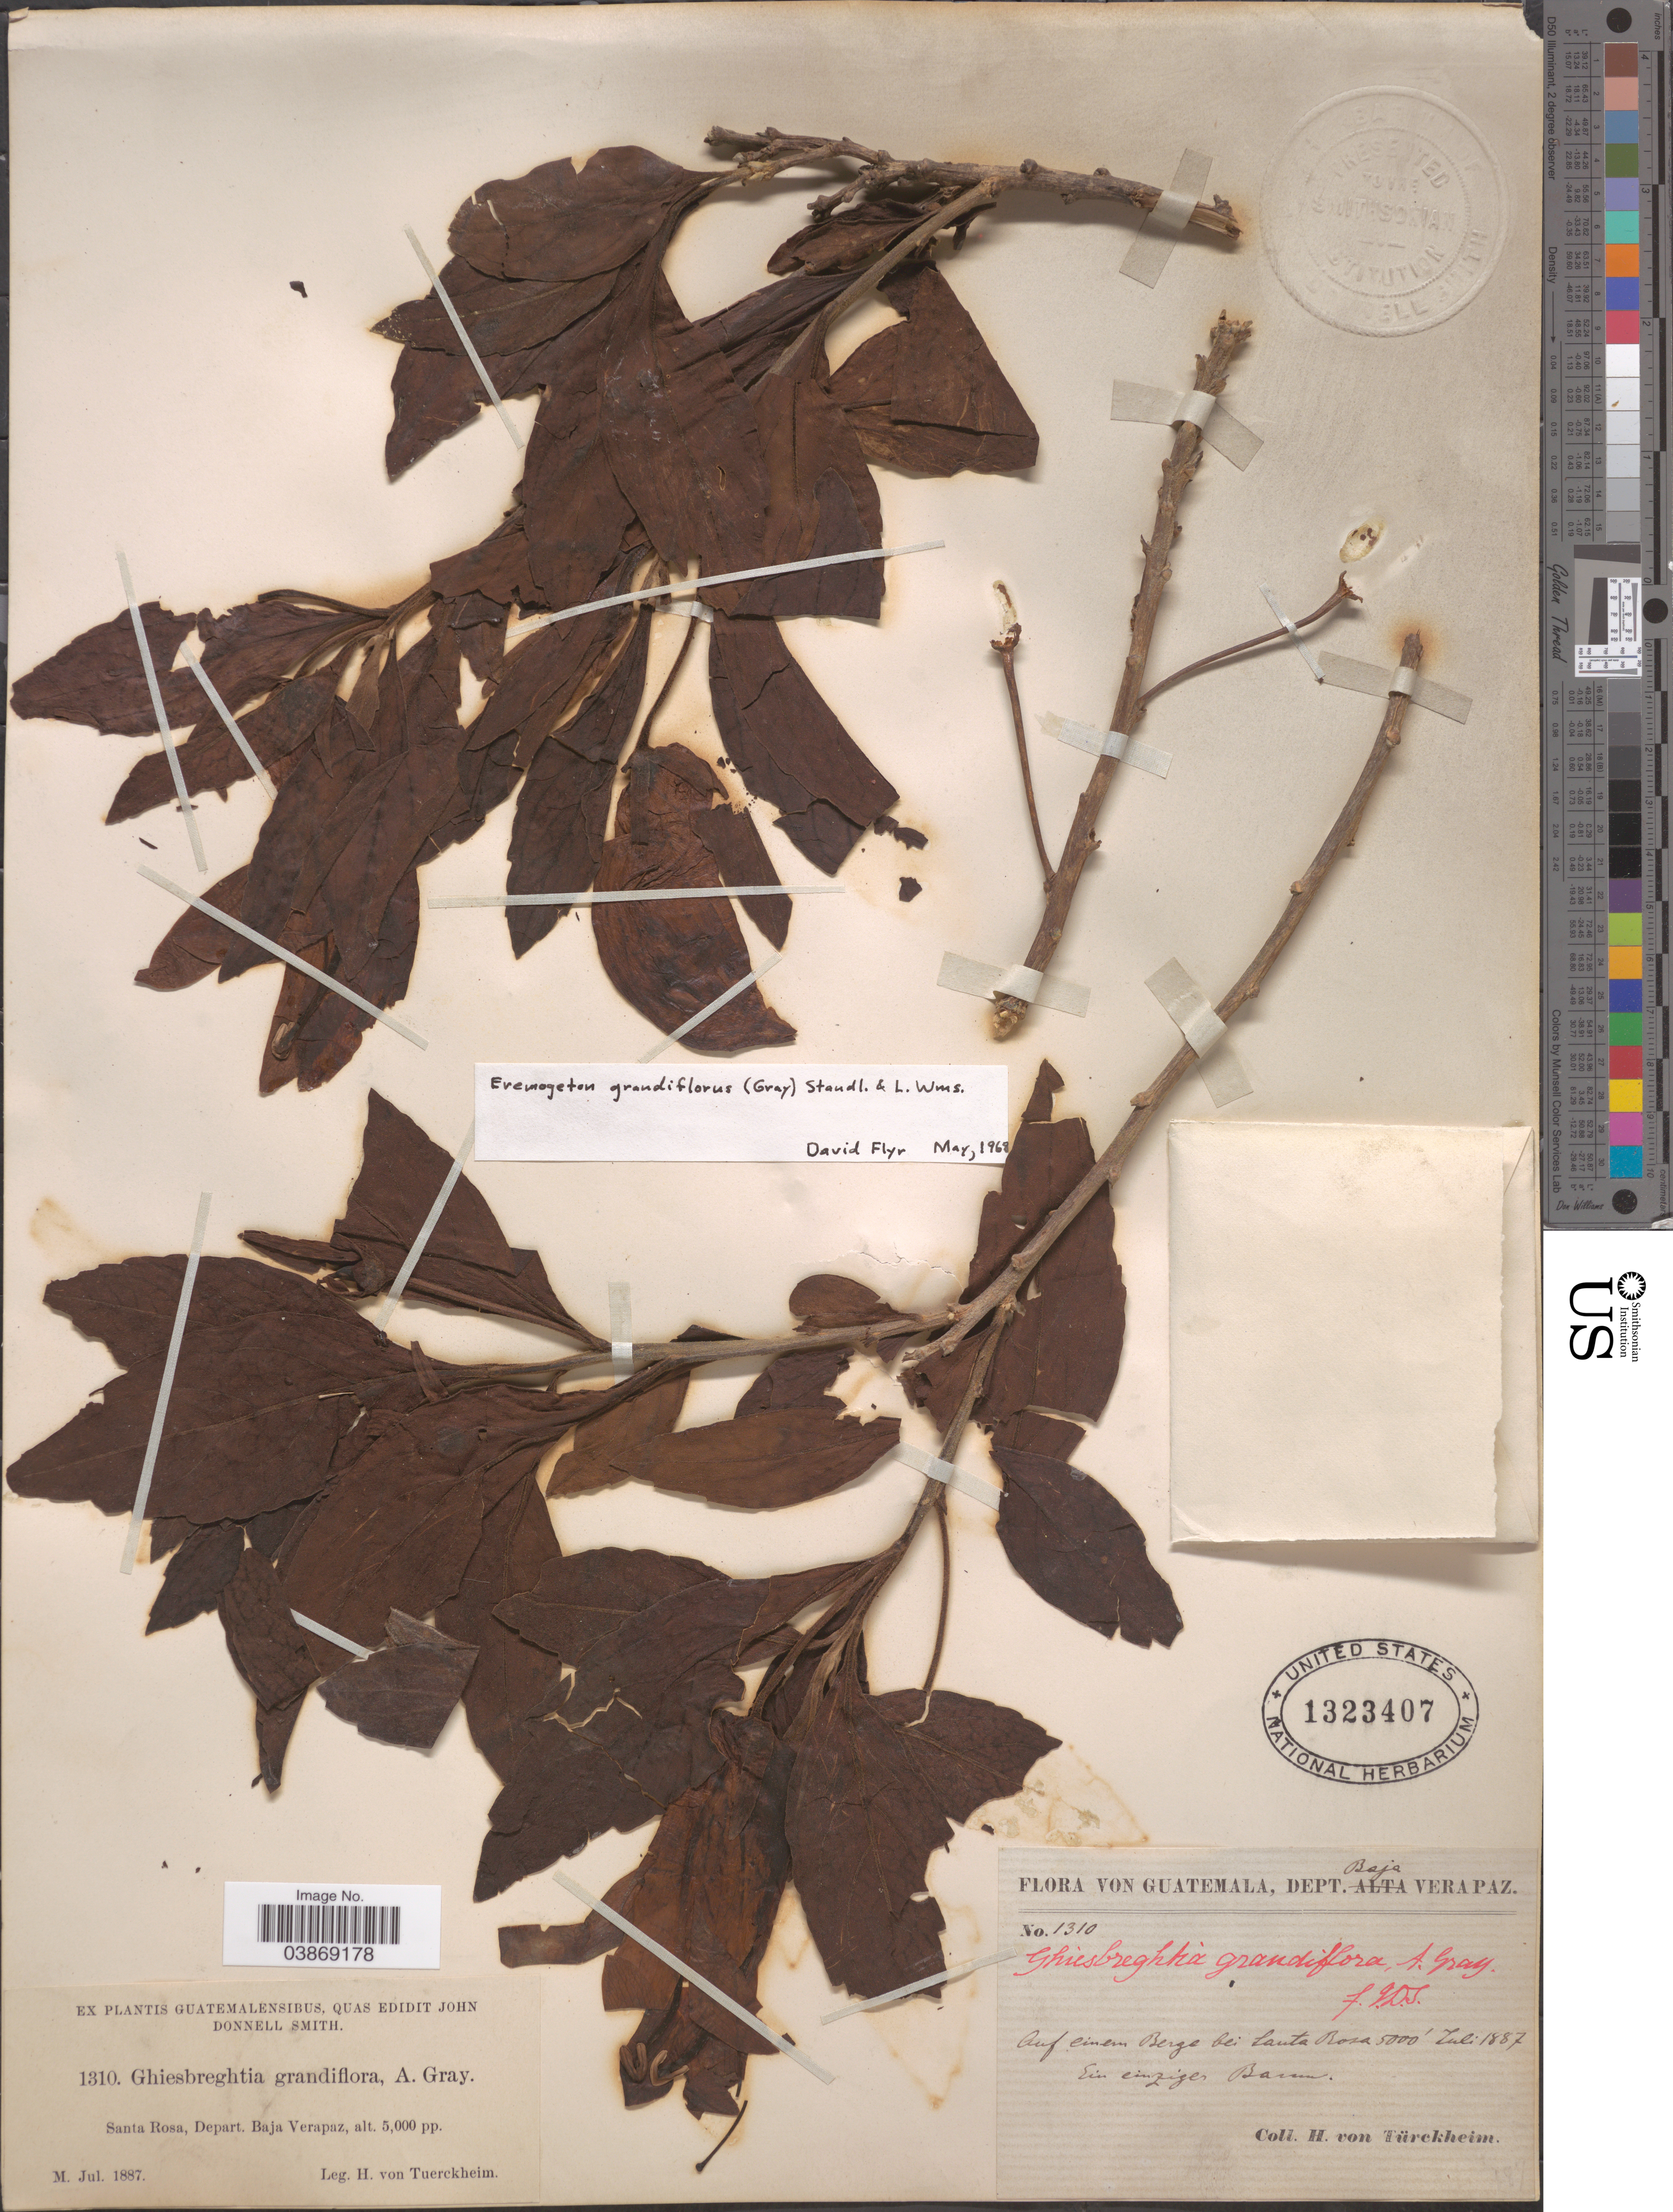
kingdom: Plantae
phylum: Tracheophyta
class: Magnoliopsida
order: Lamiales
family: Scrophulariaceae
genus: Ghiesbreghtia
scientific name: Ghiesbreghtia grandiflora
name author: A. Gray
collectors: H. von Tuerckheim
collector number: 1310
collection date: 1887-07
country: Guatemala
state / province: Baja Verapaz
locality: Santa Rosa, Depart. Baja Verapaz.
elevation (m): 1524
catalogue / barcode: US 1323407